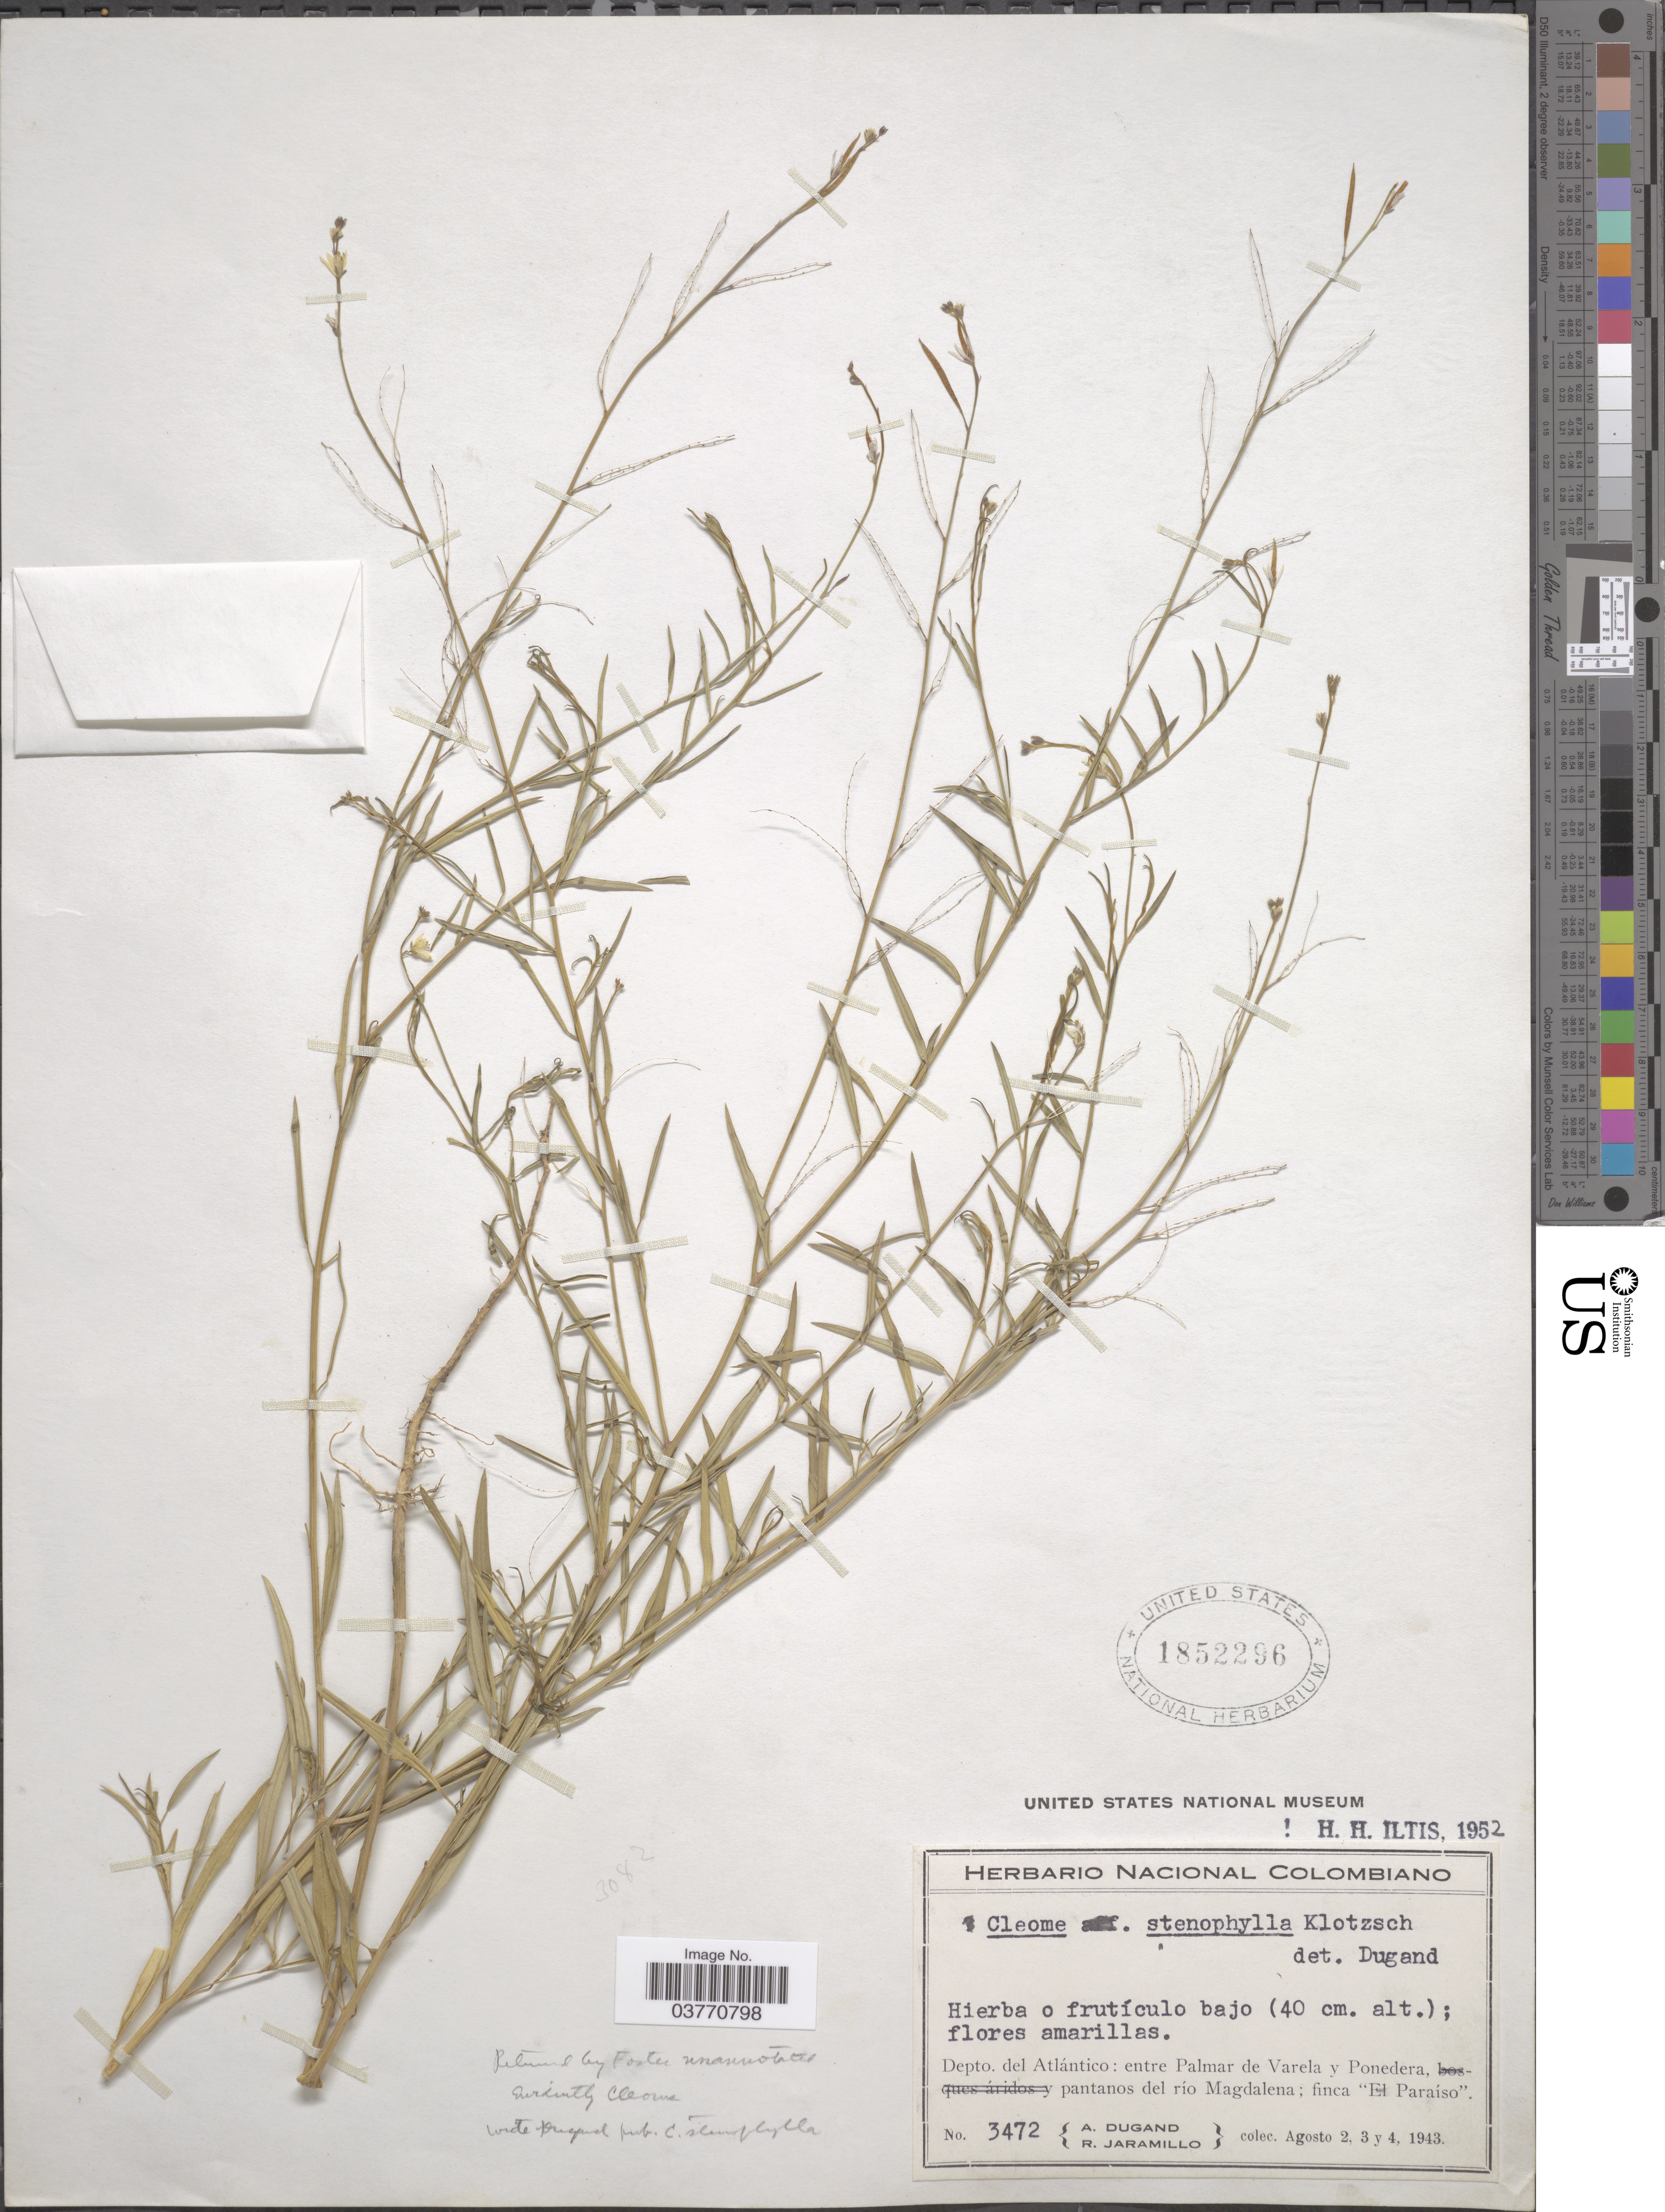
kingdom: Plantae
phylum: Tracheophyta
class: Magnoliopsida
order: Brassicales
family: Cleomaceae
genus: Physostemon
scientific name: Physostemon stenophyllus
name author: (Klotzsch ex Urb.) Iltis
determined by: Strong, M. T., (US), Smithsonian Institution - National Museum of Natural History (UNITED STATES)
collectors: A. Dugand & R. Jaramillo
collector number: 3472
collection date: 1943-08-02/1943-08-04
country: Colombia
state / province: Atlántico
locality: Depto. del Atlántico: entre Palmar de Varela y Ponedera, pantanos del río Magdalena; finca "El Paraíso".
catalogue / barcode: US 1852296